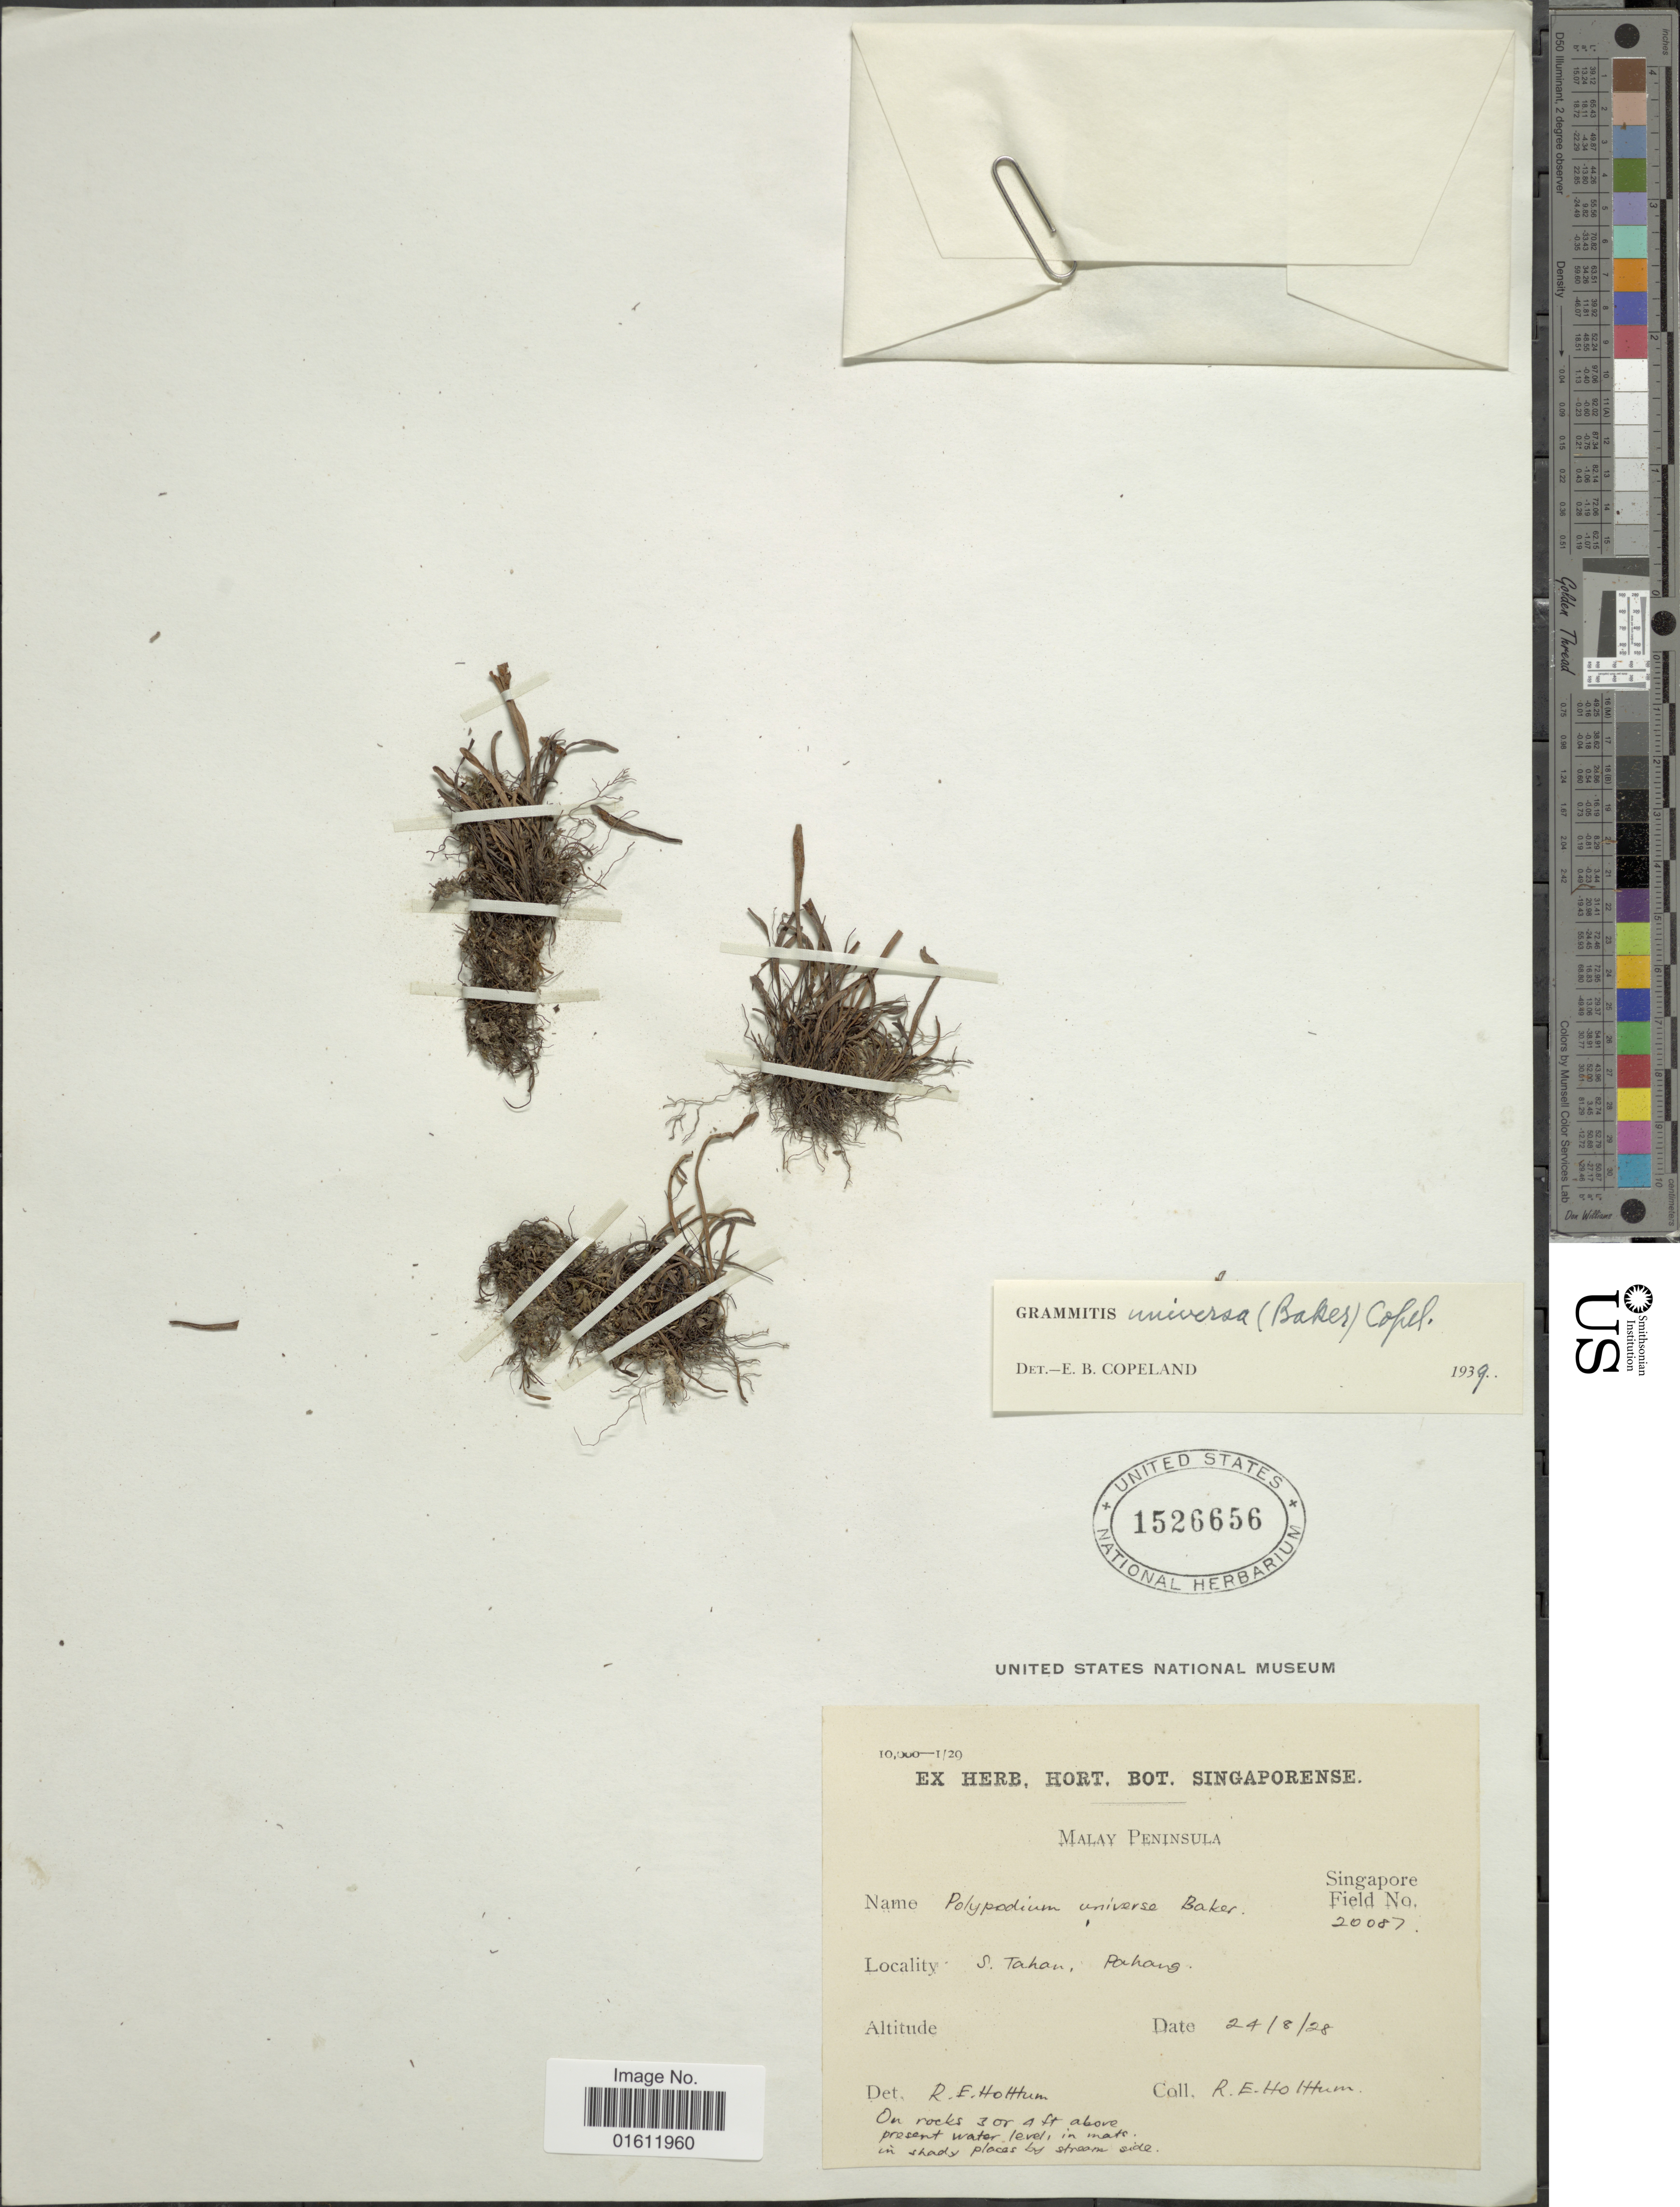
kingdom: Plantae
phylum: Tracheophyta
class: Polypodiopsida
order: Polypodiales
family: Polypodiaceae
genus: Oreogrammitis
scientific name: Oreogrammitis universa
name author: (Baker) Parris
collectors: R. E. Holttum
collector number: Singapore Field 20087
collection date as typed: Transcribed d/m/y: 24/8/28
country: Malaysia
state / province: Pahang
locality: Malay Peninsula, S. Tahan: Pahang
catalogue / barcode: US 1526656